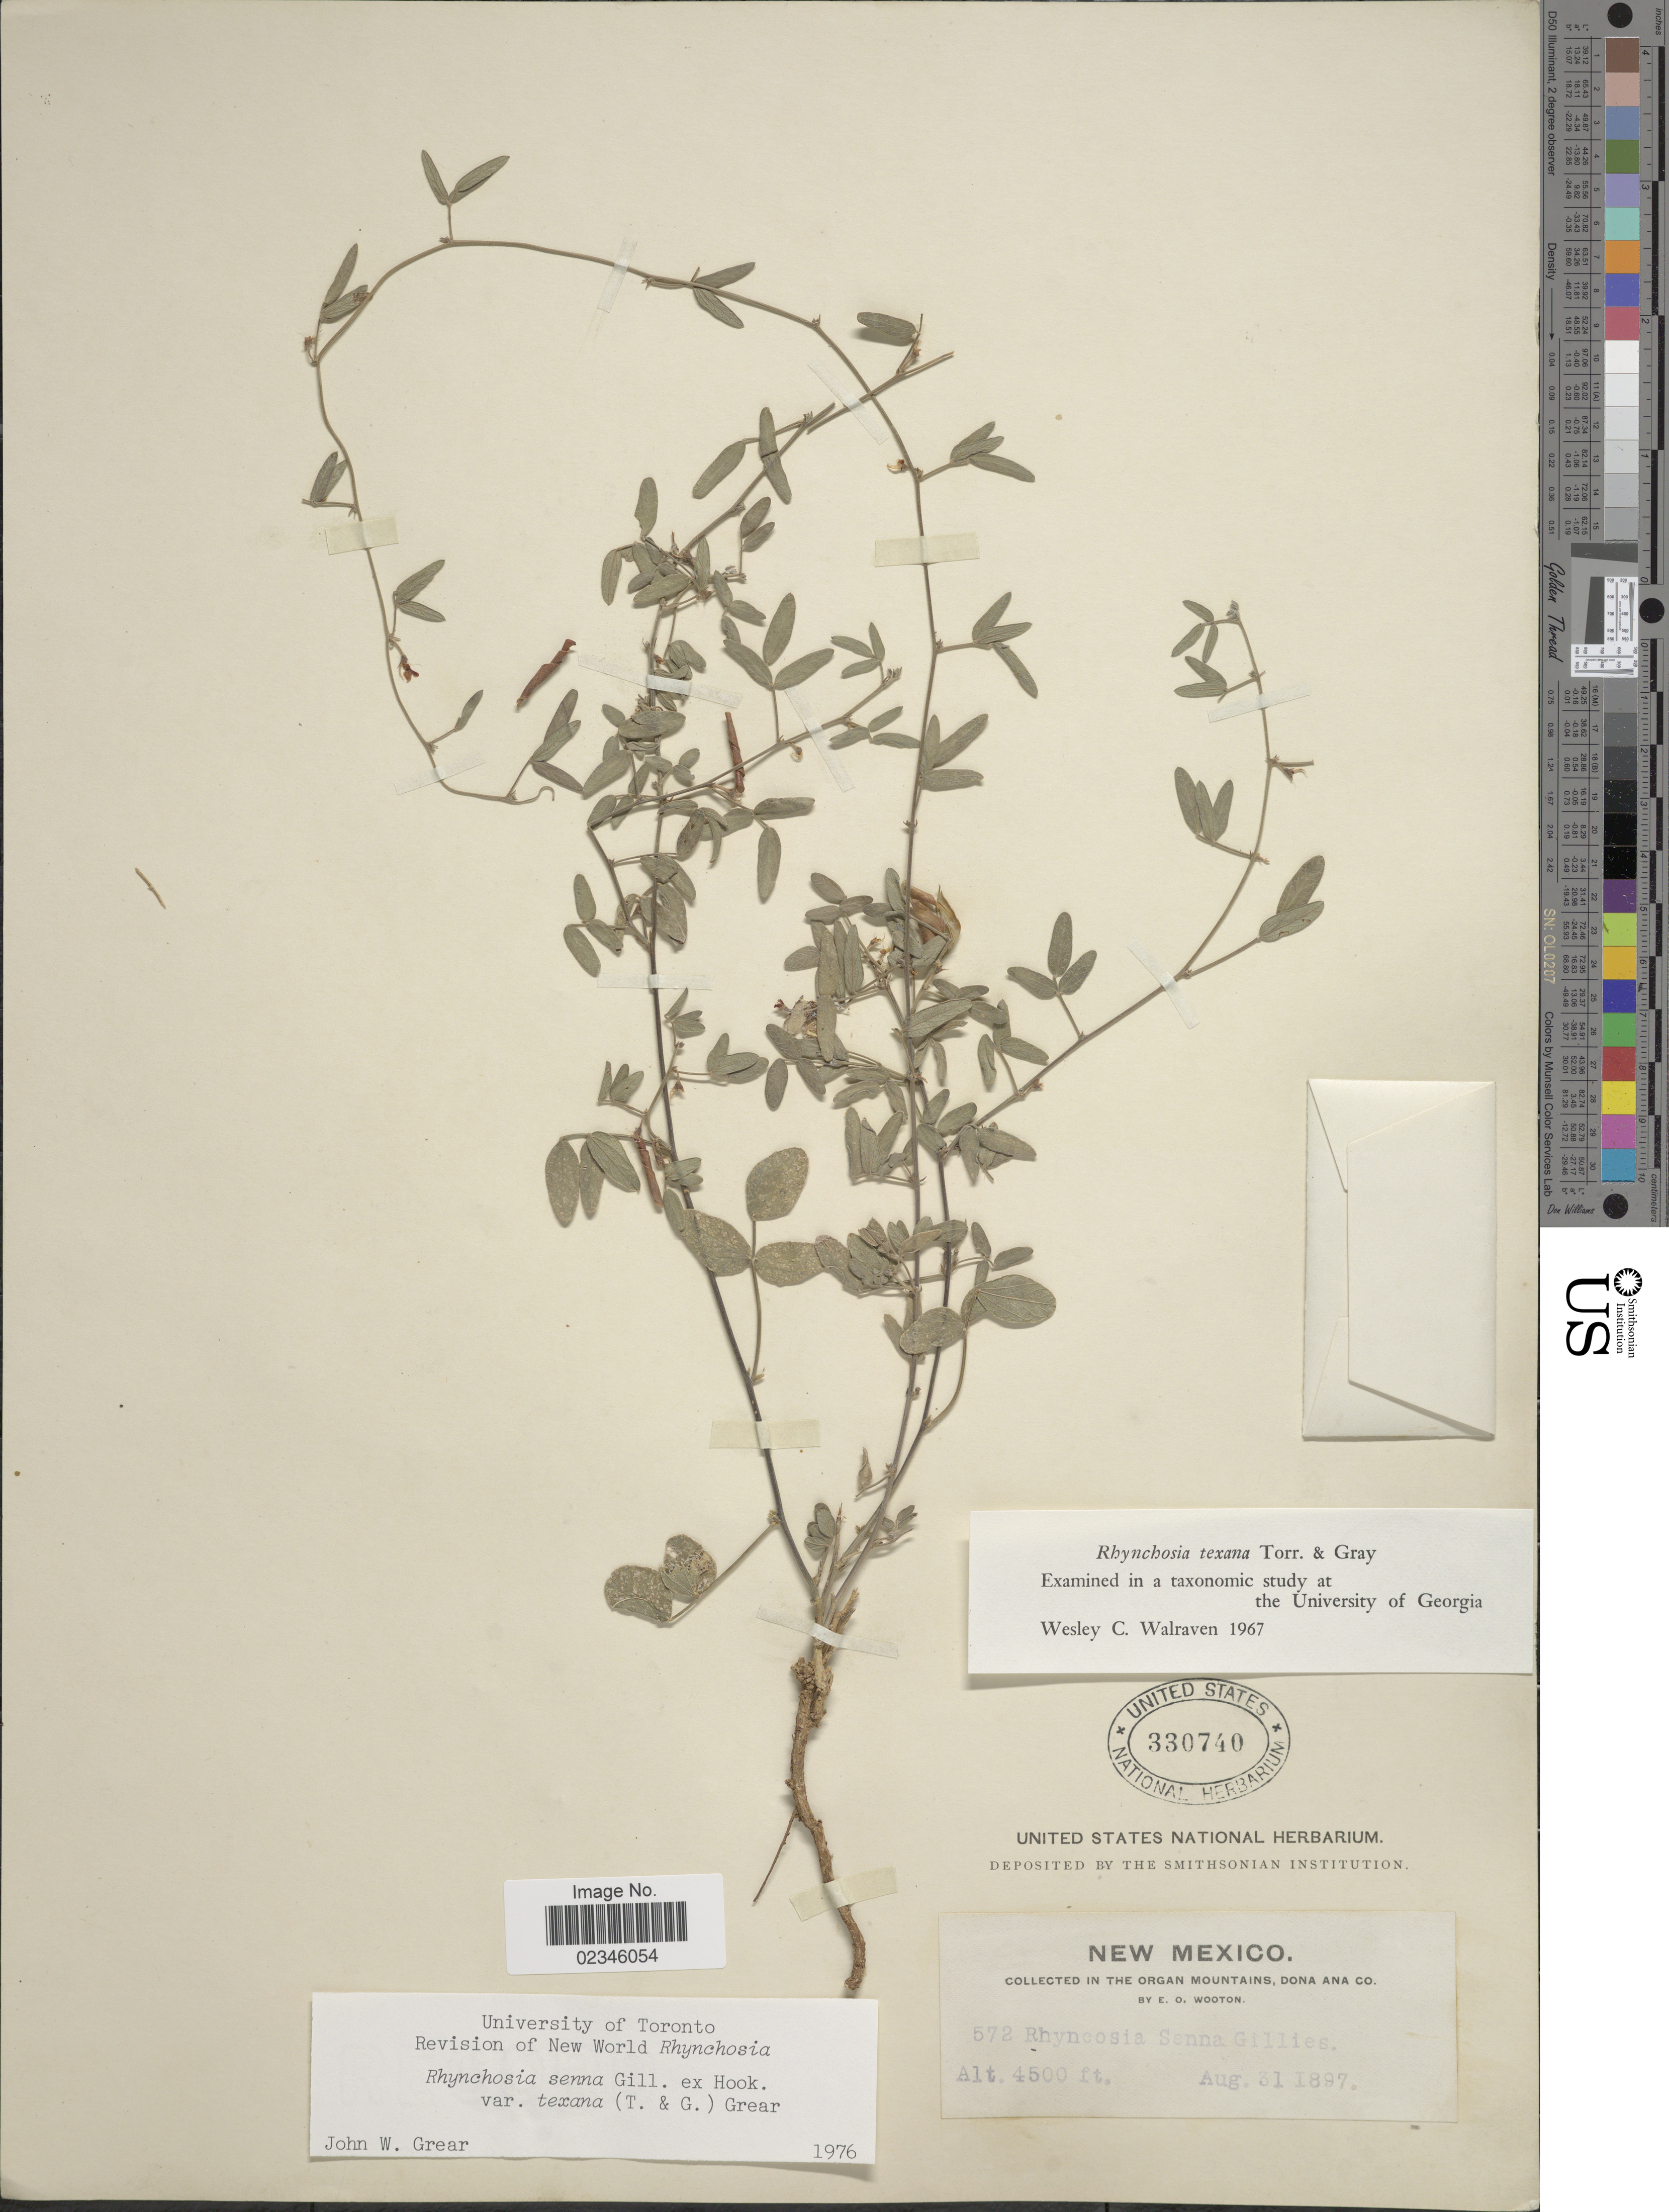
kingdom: Plantae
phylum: Tracheophyta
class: Magnoliopsida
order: Fabales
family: Fabaceae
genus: Rhynchosia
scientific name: Rhynchosia senna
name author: Gillies ex Hook.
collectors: E. O. Wooton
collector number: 572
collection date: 1897-08-31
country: United States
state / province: New Mexico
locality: Organ Mountains, Dona Ana Co.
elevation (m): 1372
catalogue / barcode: US 330740